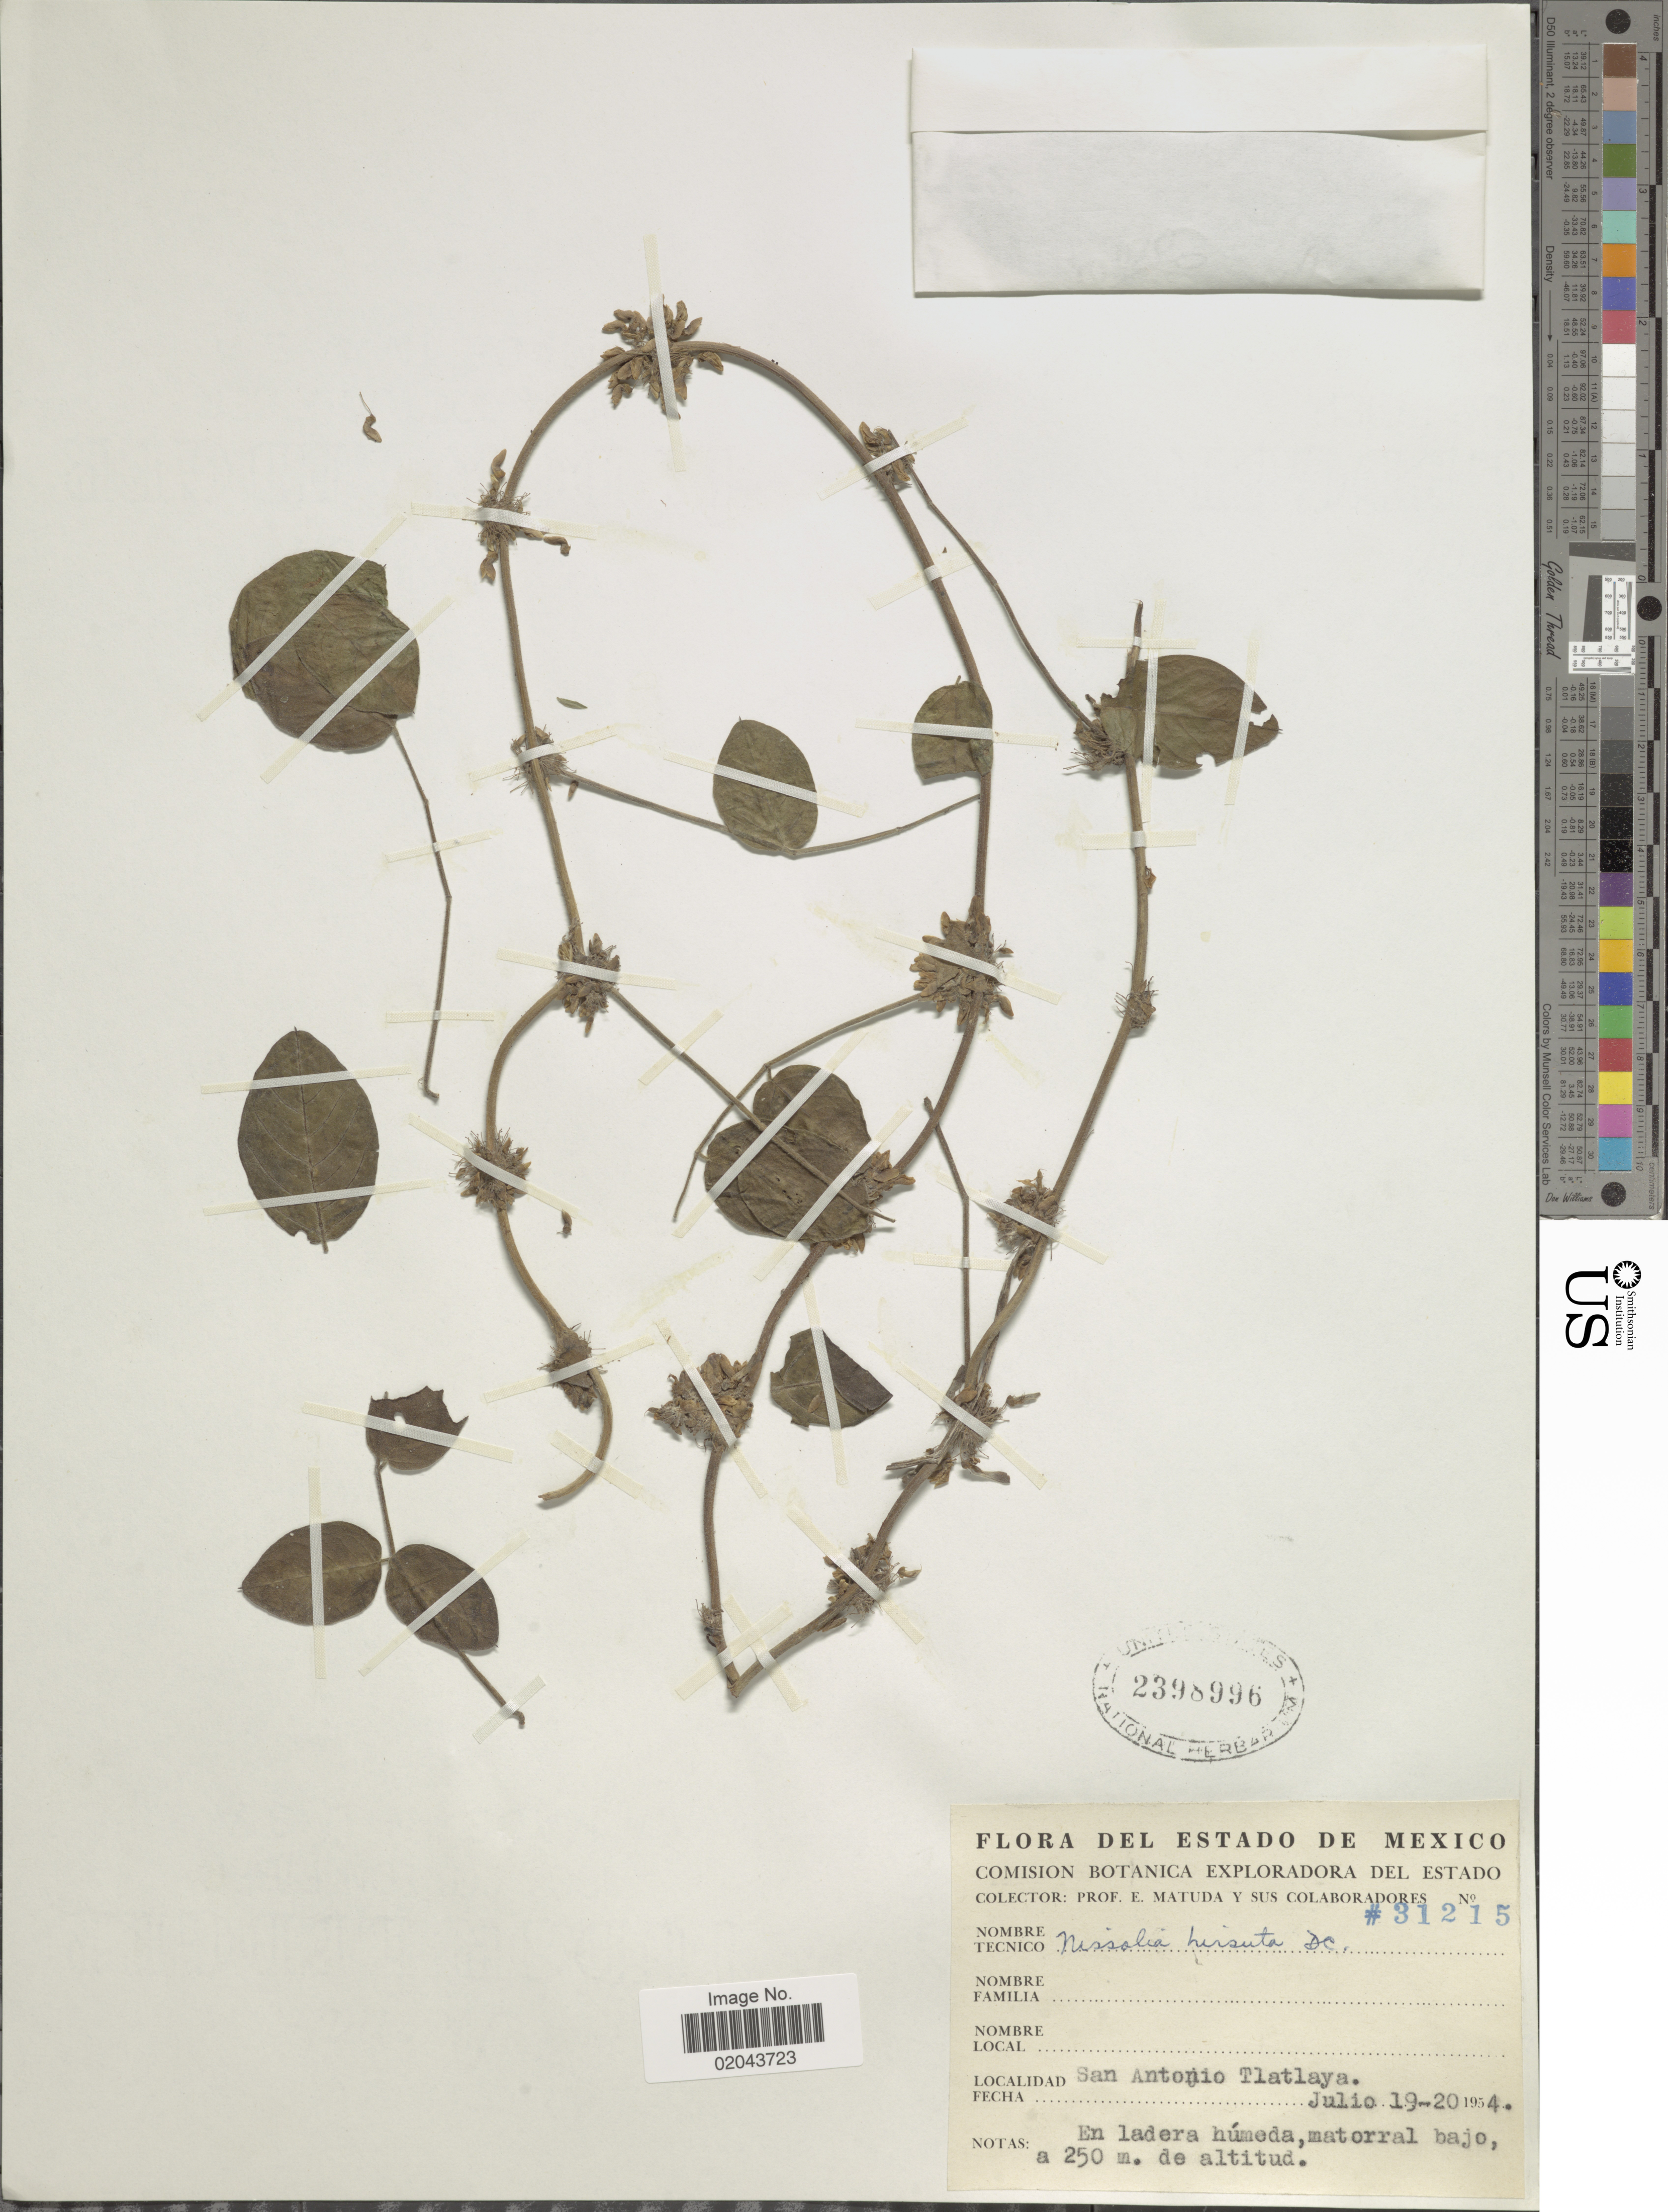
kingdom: Plantae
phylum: Tracheophyta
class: Magnoliopsida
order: Fabales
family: Fabaceae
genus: Nissolia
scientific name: Nissolia microptera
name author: Poir.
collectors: E. Matuda & et al.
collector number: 31215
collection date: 1954-07-19/1954-07-20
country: Mexico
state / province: México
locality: San Antonio Tlatlaya, en ladera humeda, matorral bajo.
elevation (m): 250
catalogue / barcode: US 2398996